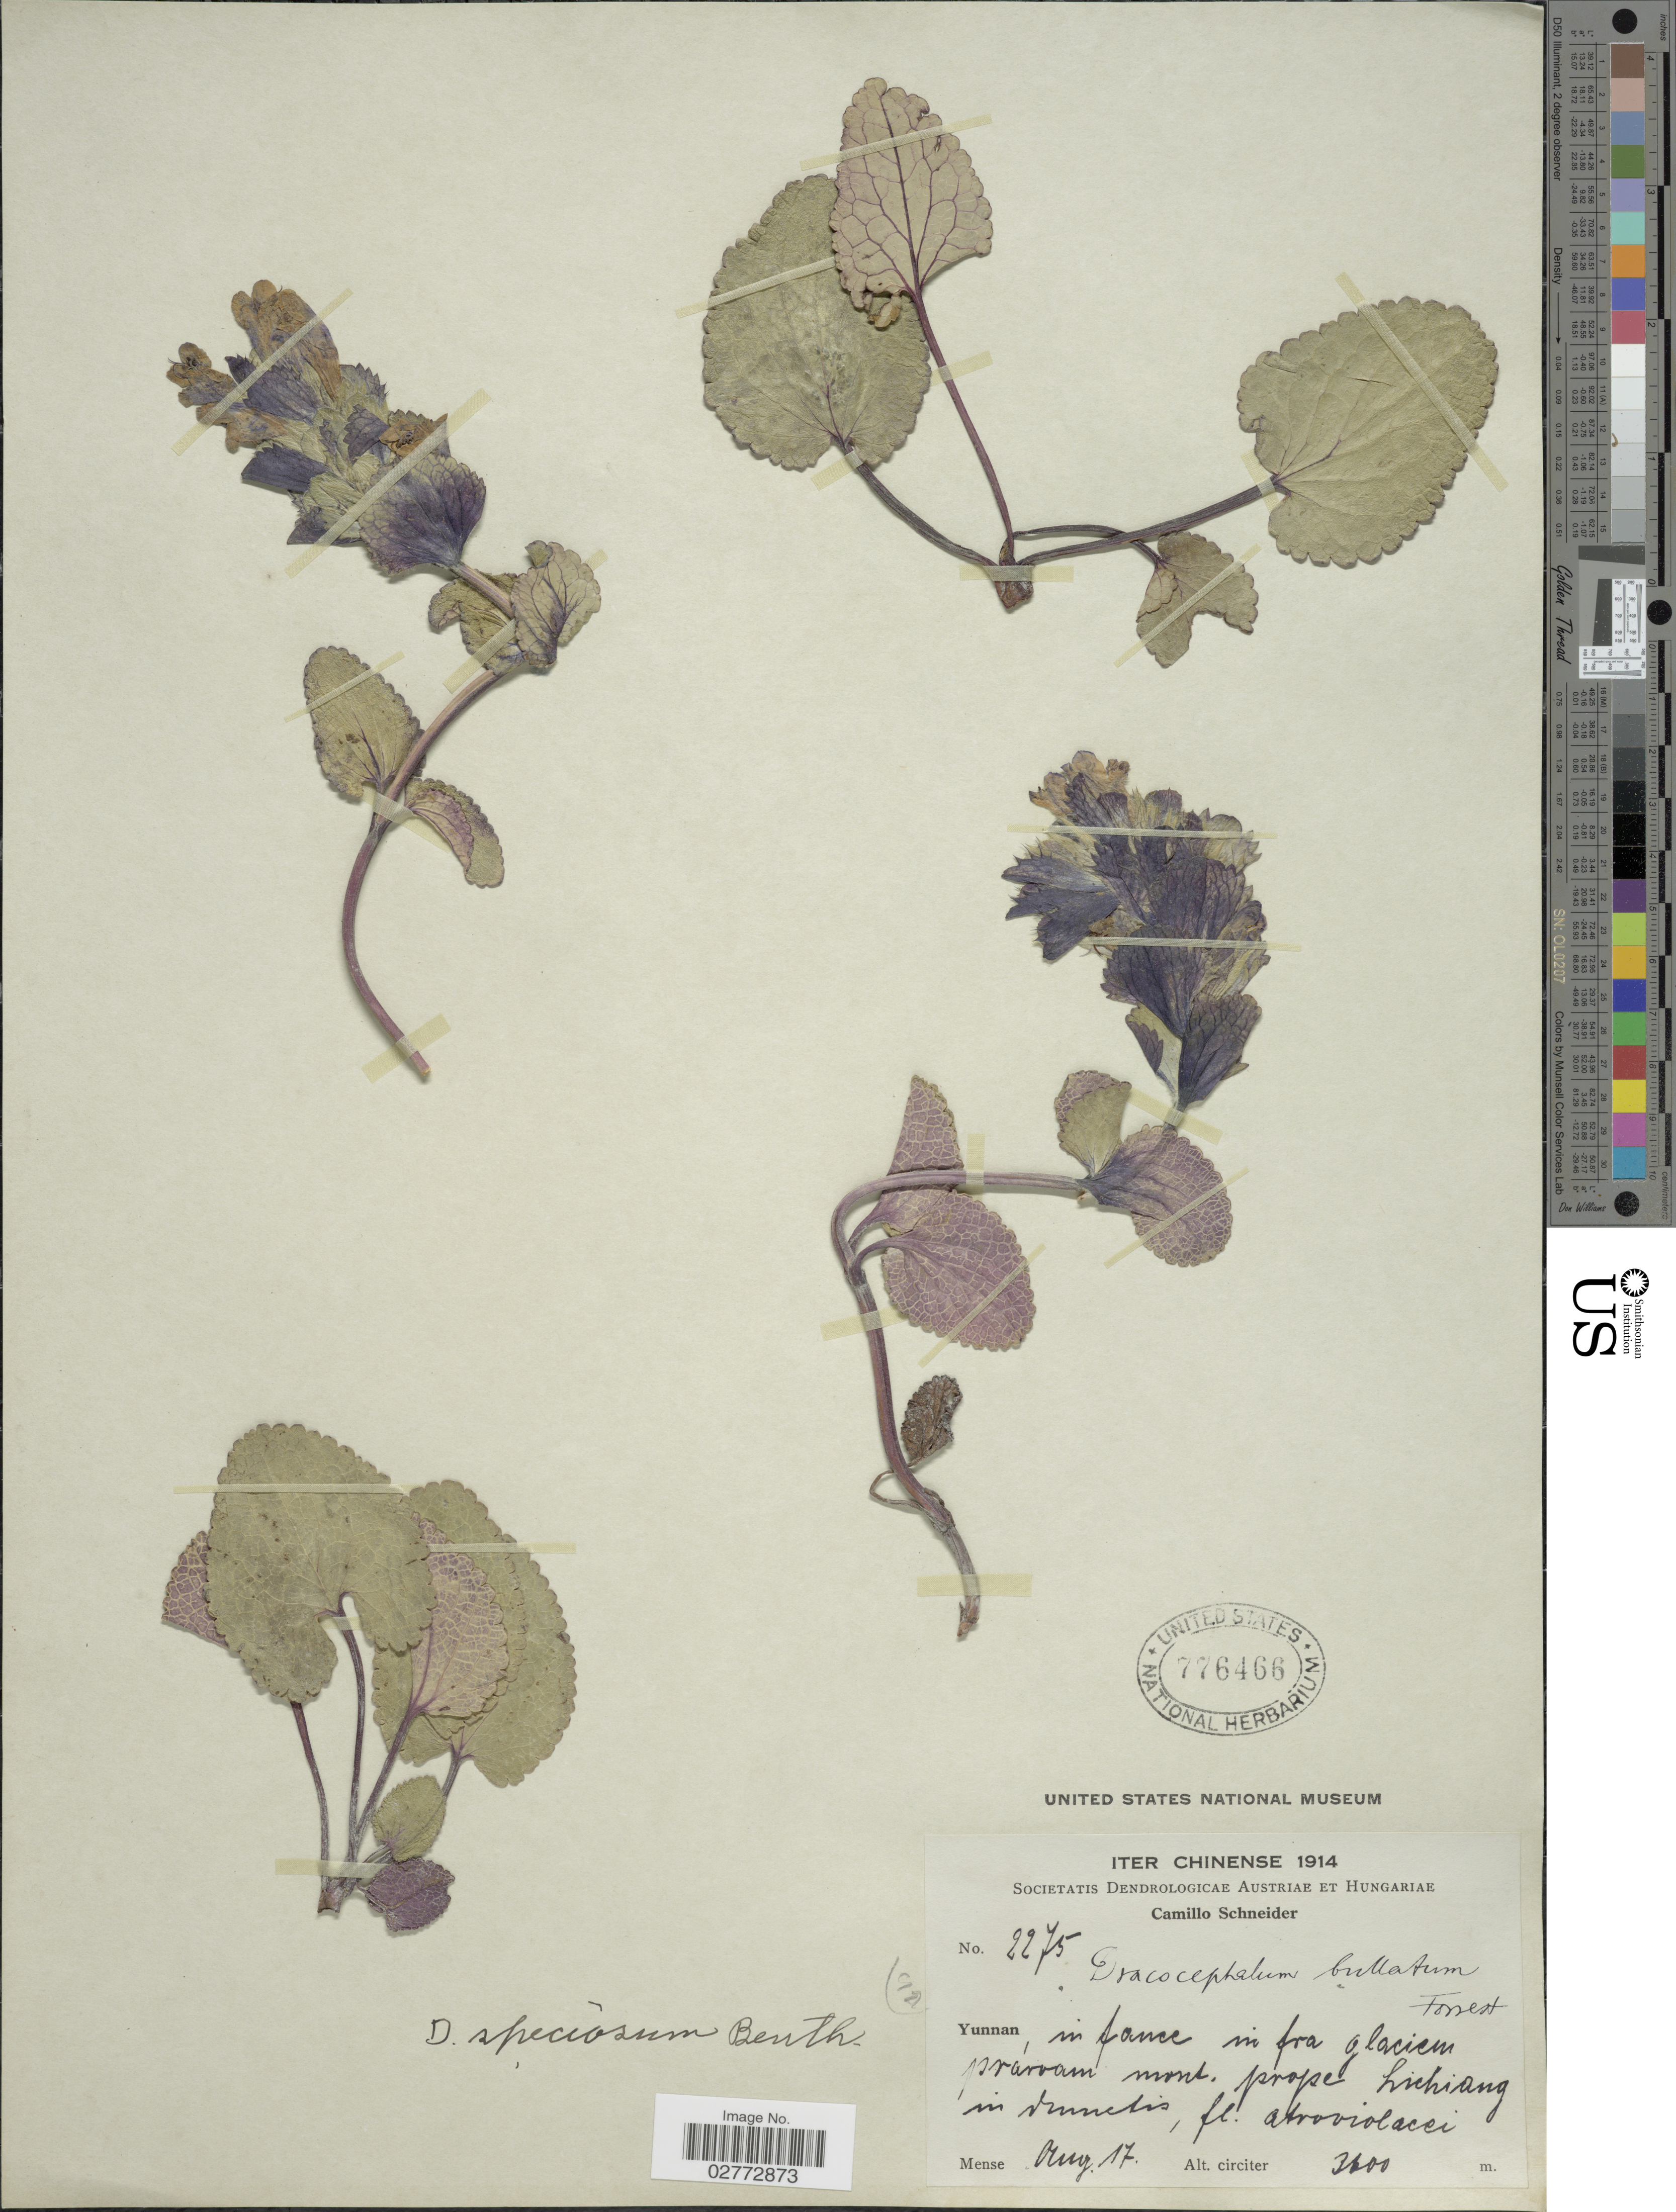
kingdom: Plantae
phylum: Tracheophyta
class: Magnoliopsida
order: Lamiales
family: Lamiaceae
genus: Dracocephalum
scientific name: Dracocephalum speciosum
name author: Sweet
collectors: C. K. Schneider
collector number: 2275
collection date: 1914-08-17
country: China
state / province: Yunnan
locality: In fance in fra glaciem práram mont. prope Lichiang in vrunctis. [interpreted] Iter Chinense.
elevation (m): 3600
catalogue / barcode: US 776466